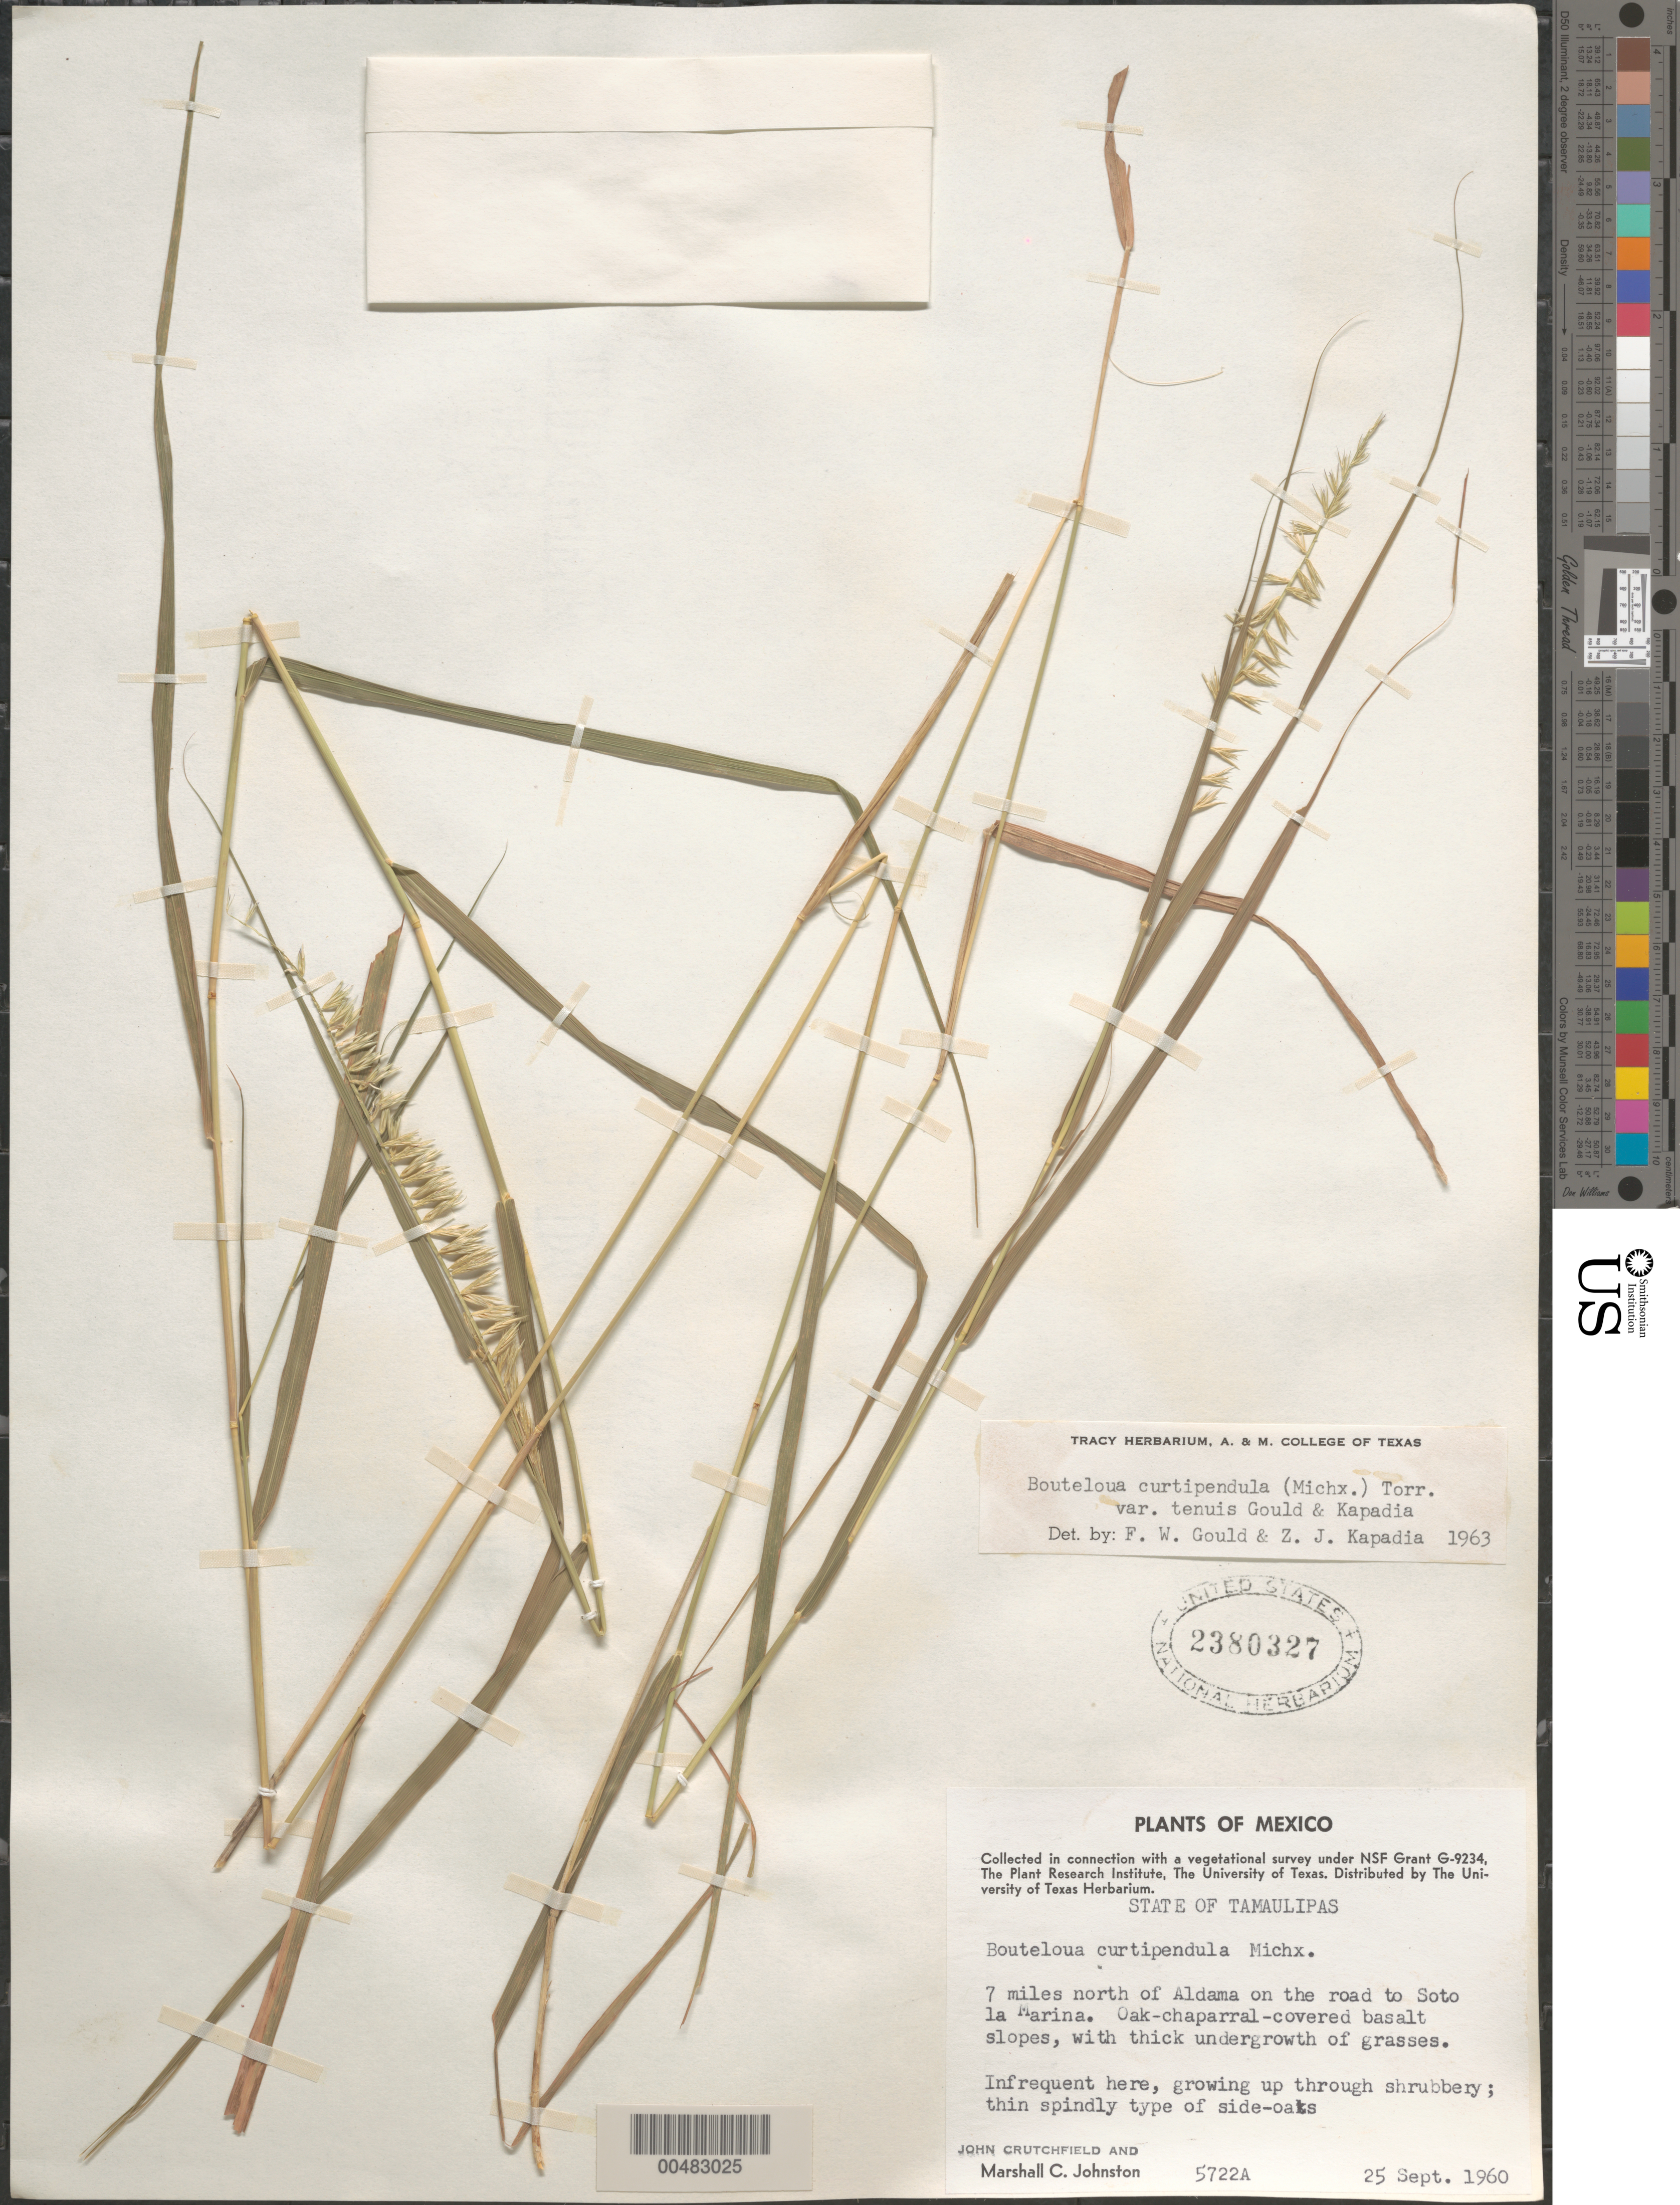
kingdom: Plantae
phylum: Tracheophyta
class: Liliopsida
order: Poales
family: Poaceae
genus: Bouteloua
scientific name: Bouteloua curtipendula var. tenuis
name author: Gould & Kapadia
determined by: Gould, F. W.; Kapadia, Zarir J.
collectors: J. Crutchfield & M. Johnston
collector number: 5722A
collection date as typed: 25 Sep 1960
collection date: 1960-09-25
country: Mexico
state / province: Tamaulipas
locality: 7 mi N of Aldama on the rd to Soto la Marina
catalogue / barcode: US 2380327